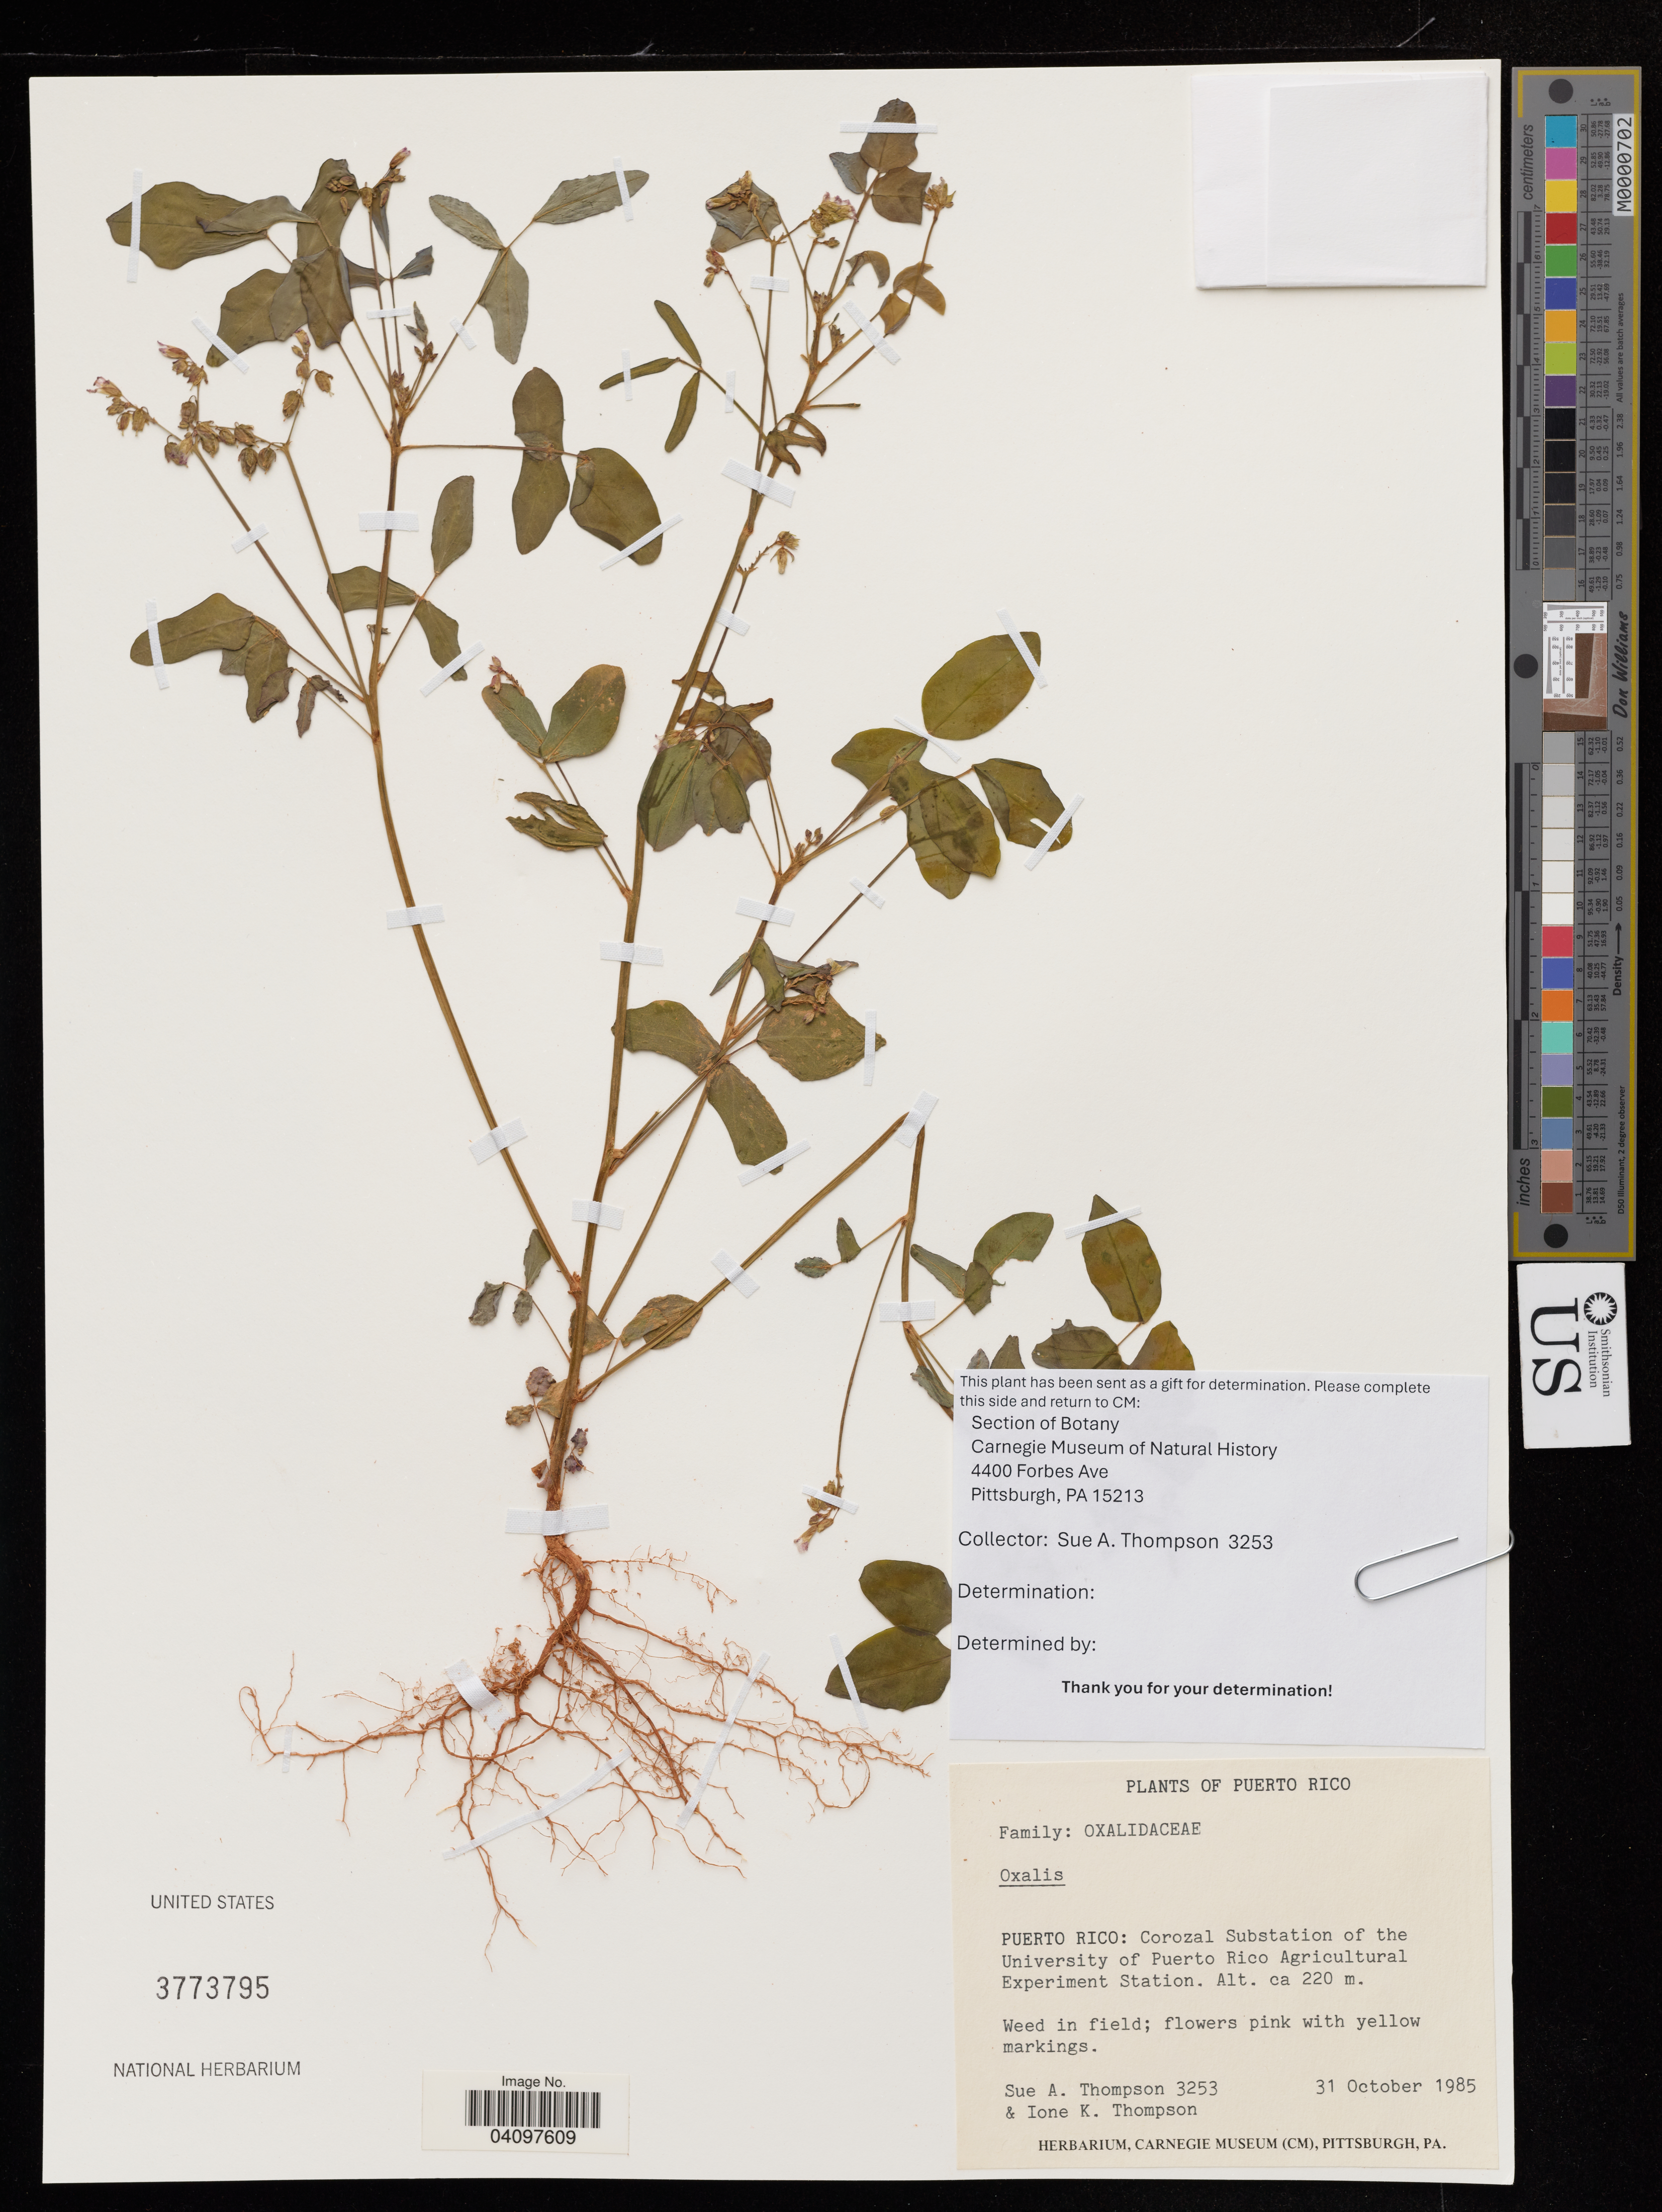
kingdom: Plantae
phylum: Tracheophyta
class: Magnoliopsida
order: Oxalidales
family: Oxalidaceae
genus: Oxalis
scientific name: Oxalis sp.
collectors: S. A. Thompson & I. Thompson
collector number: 3253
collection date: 1985-10-31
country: Puerto Rico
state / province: Corozal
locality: Substation of the University of Puerto Rico Agricultural Experiment Station.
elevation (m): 220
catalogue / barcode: US 3773795